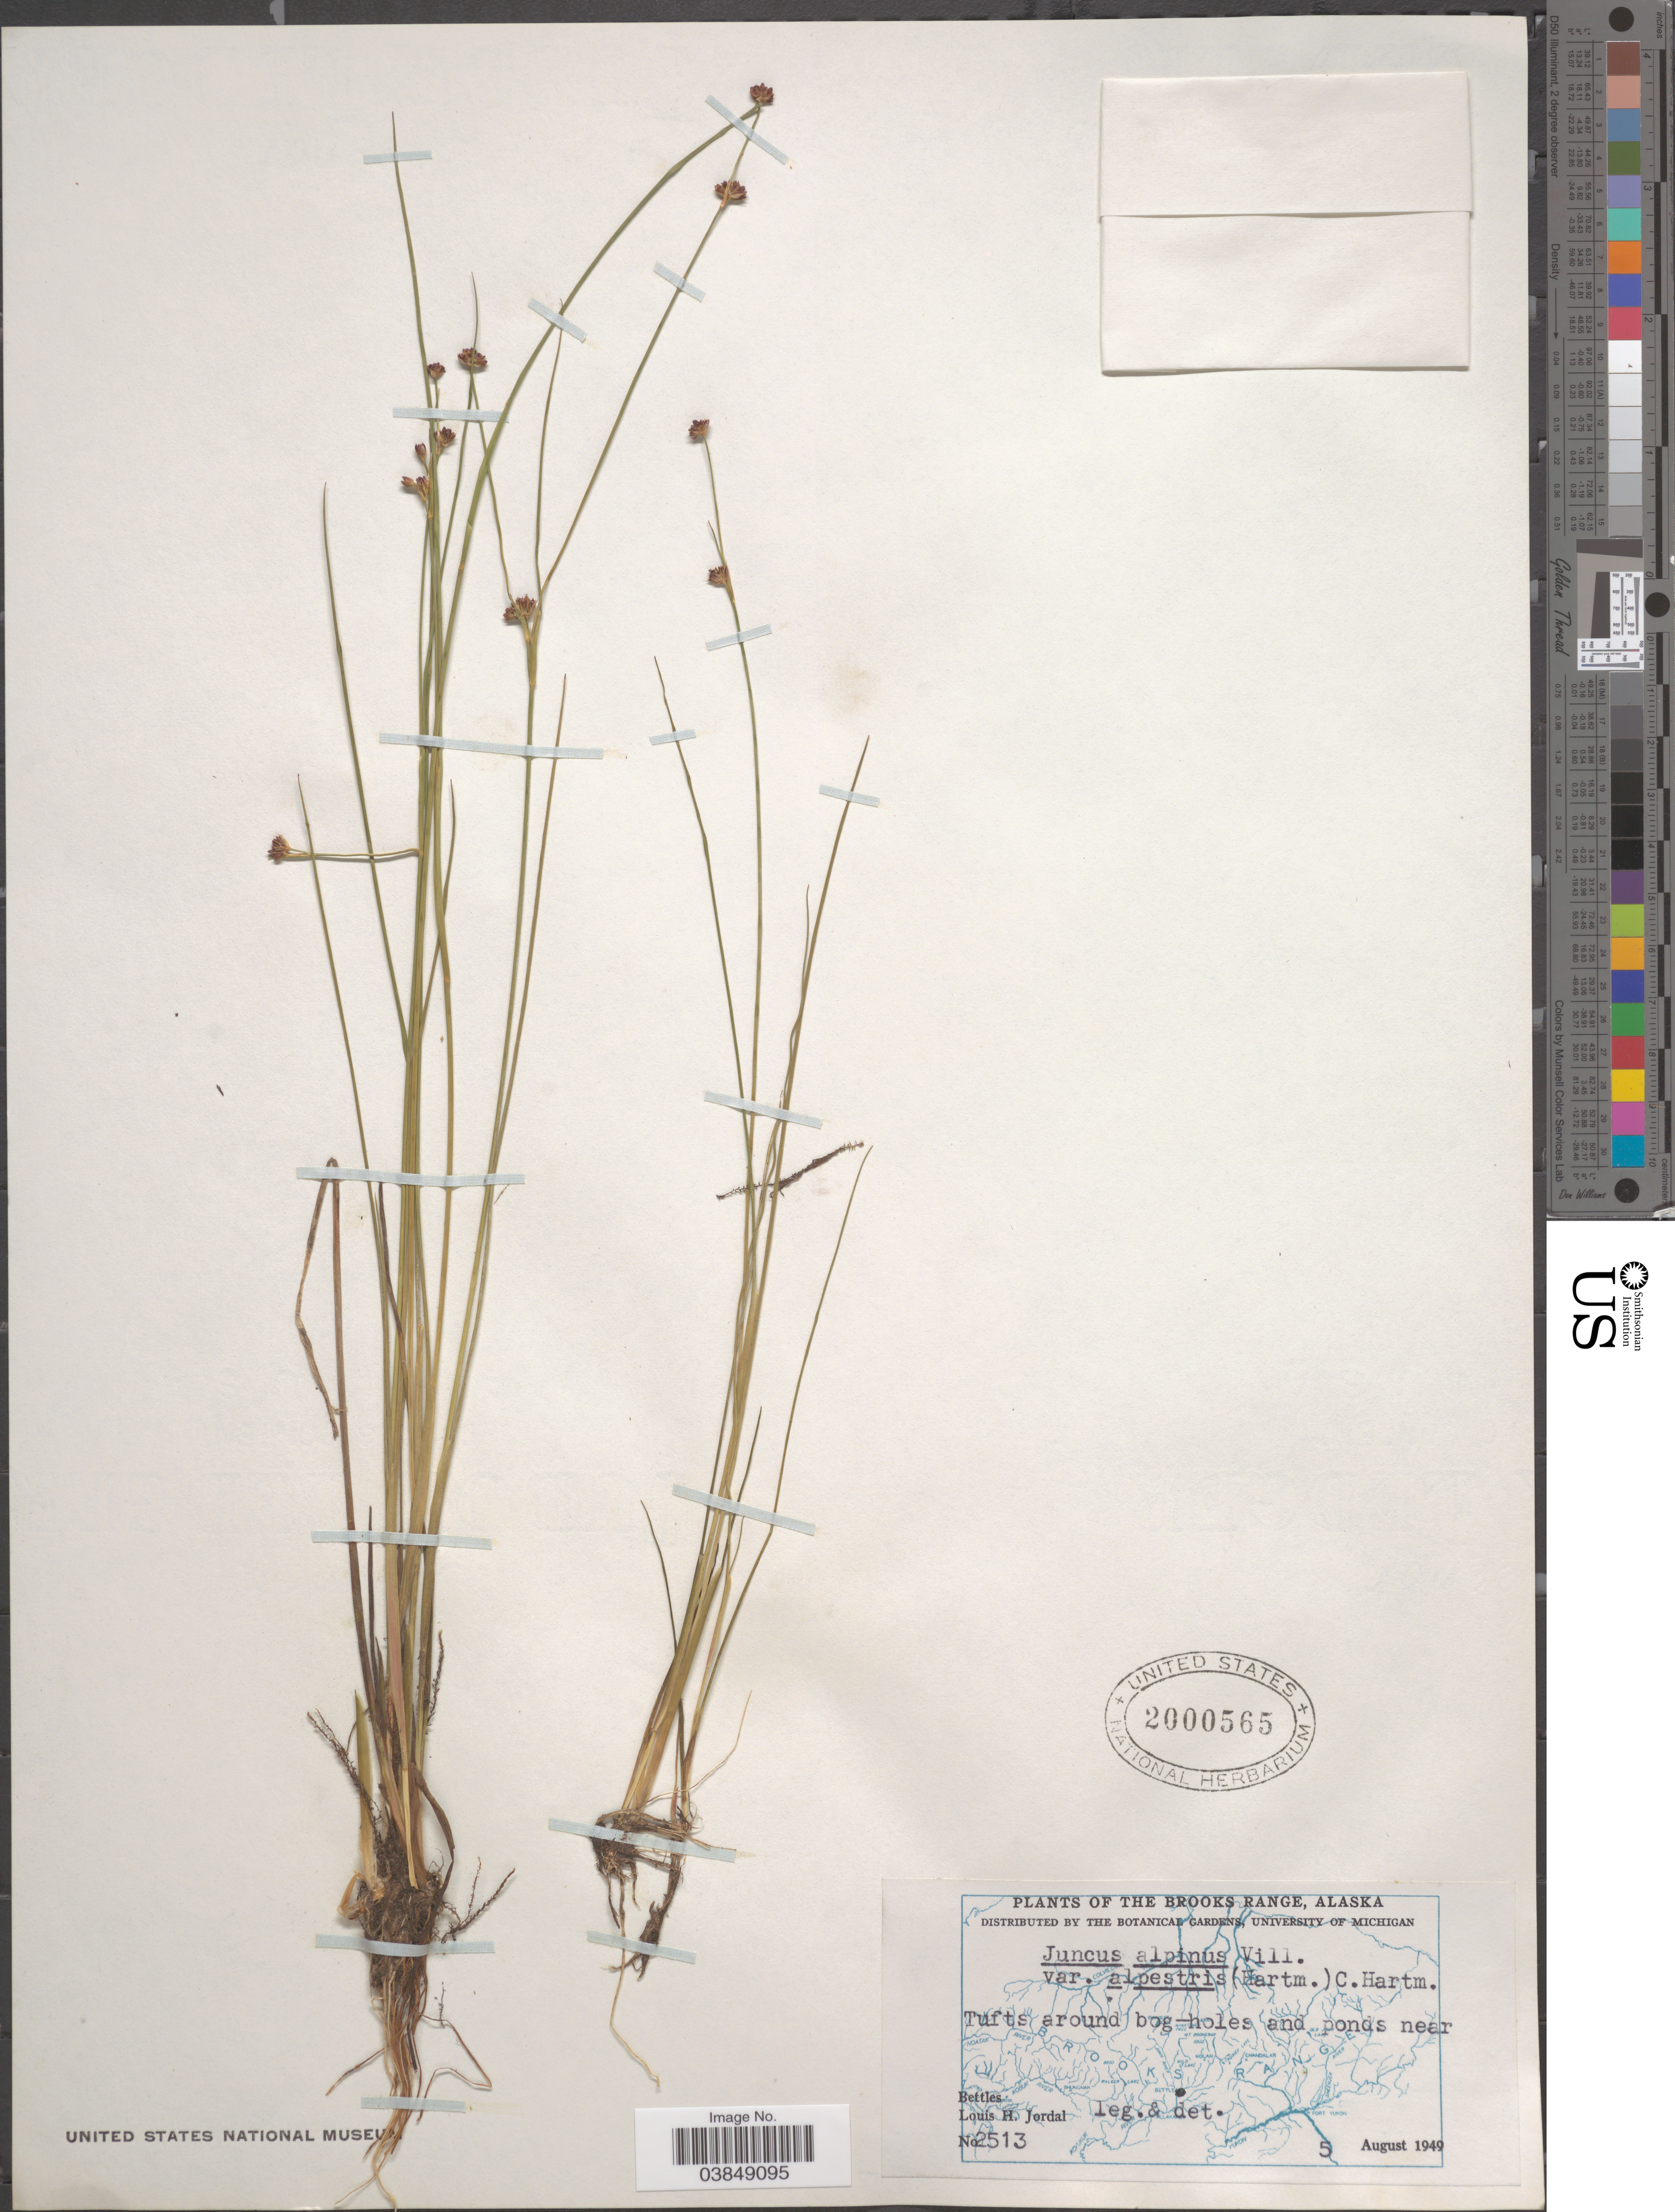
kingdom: Plantae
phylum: Tracheophyta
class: Liliopsida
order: Poales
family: Juncaceae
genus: Juncus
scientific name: Juncus alpinus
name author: Vill.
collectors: L. Jordal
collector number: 2513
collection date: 1949-08-05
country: United States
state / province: Alaska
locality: The Brooks Range. Tufts around bog-holes and ponds near Bettles.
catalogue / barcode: US 2000565